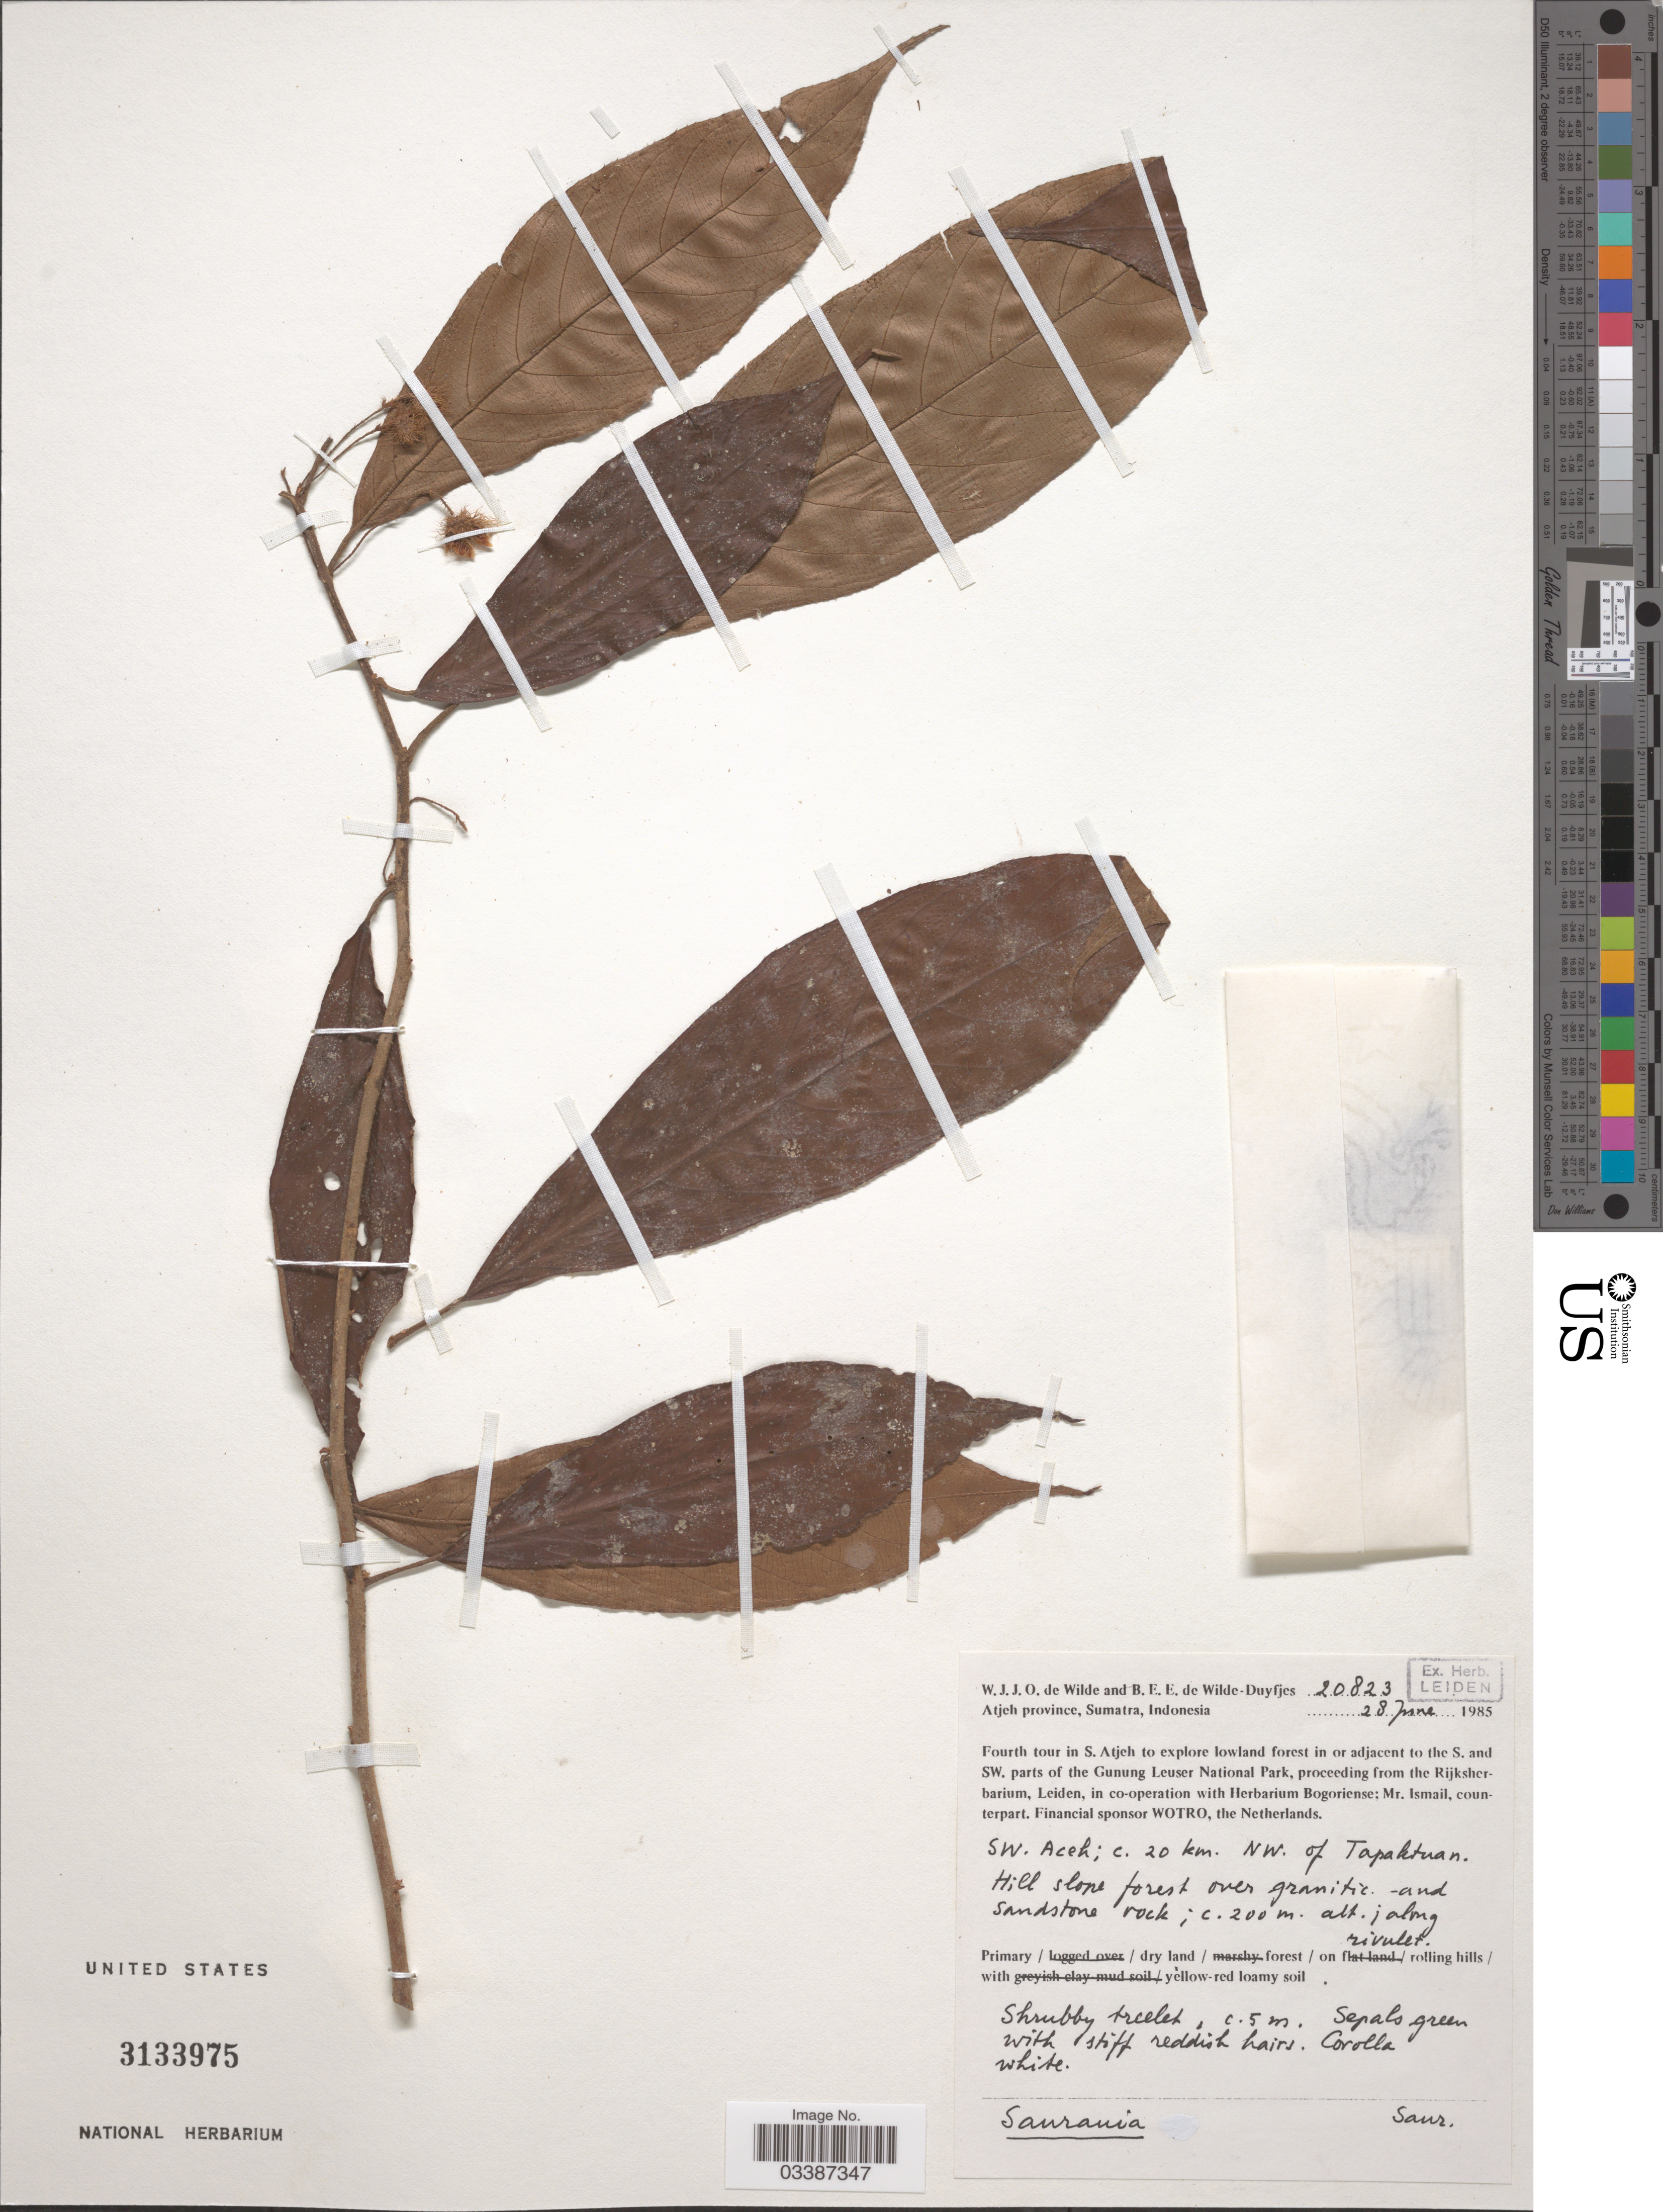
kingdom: Plantae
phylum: Tracheophyta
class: Magnoliopsida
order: Ericales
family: Actinidiaceae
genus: Saurauia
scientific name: Saurauia sp.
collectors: W. J. de Wilde & B. E. de Wilde-Duyfjes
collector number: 20823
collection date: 1985-06-28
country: Indonesia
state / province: Sumatra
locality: Atjeh province. SW. Aceh; c. 20 km. NW. of Tapaktuan.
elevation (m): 200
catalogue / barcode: US 3133975